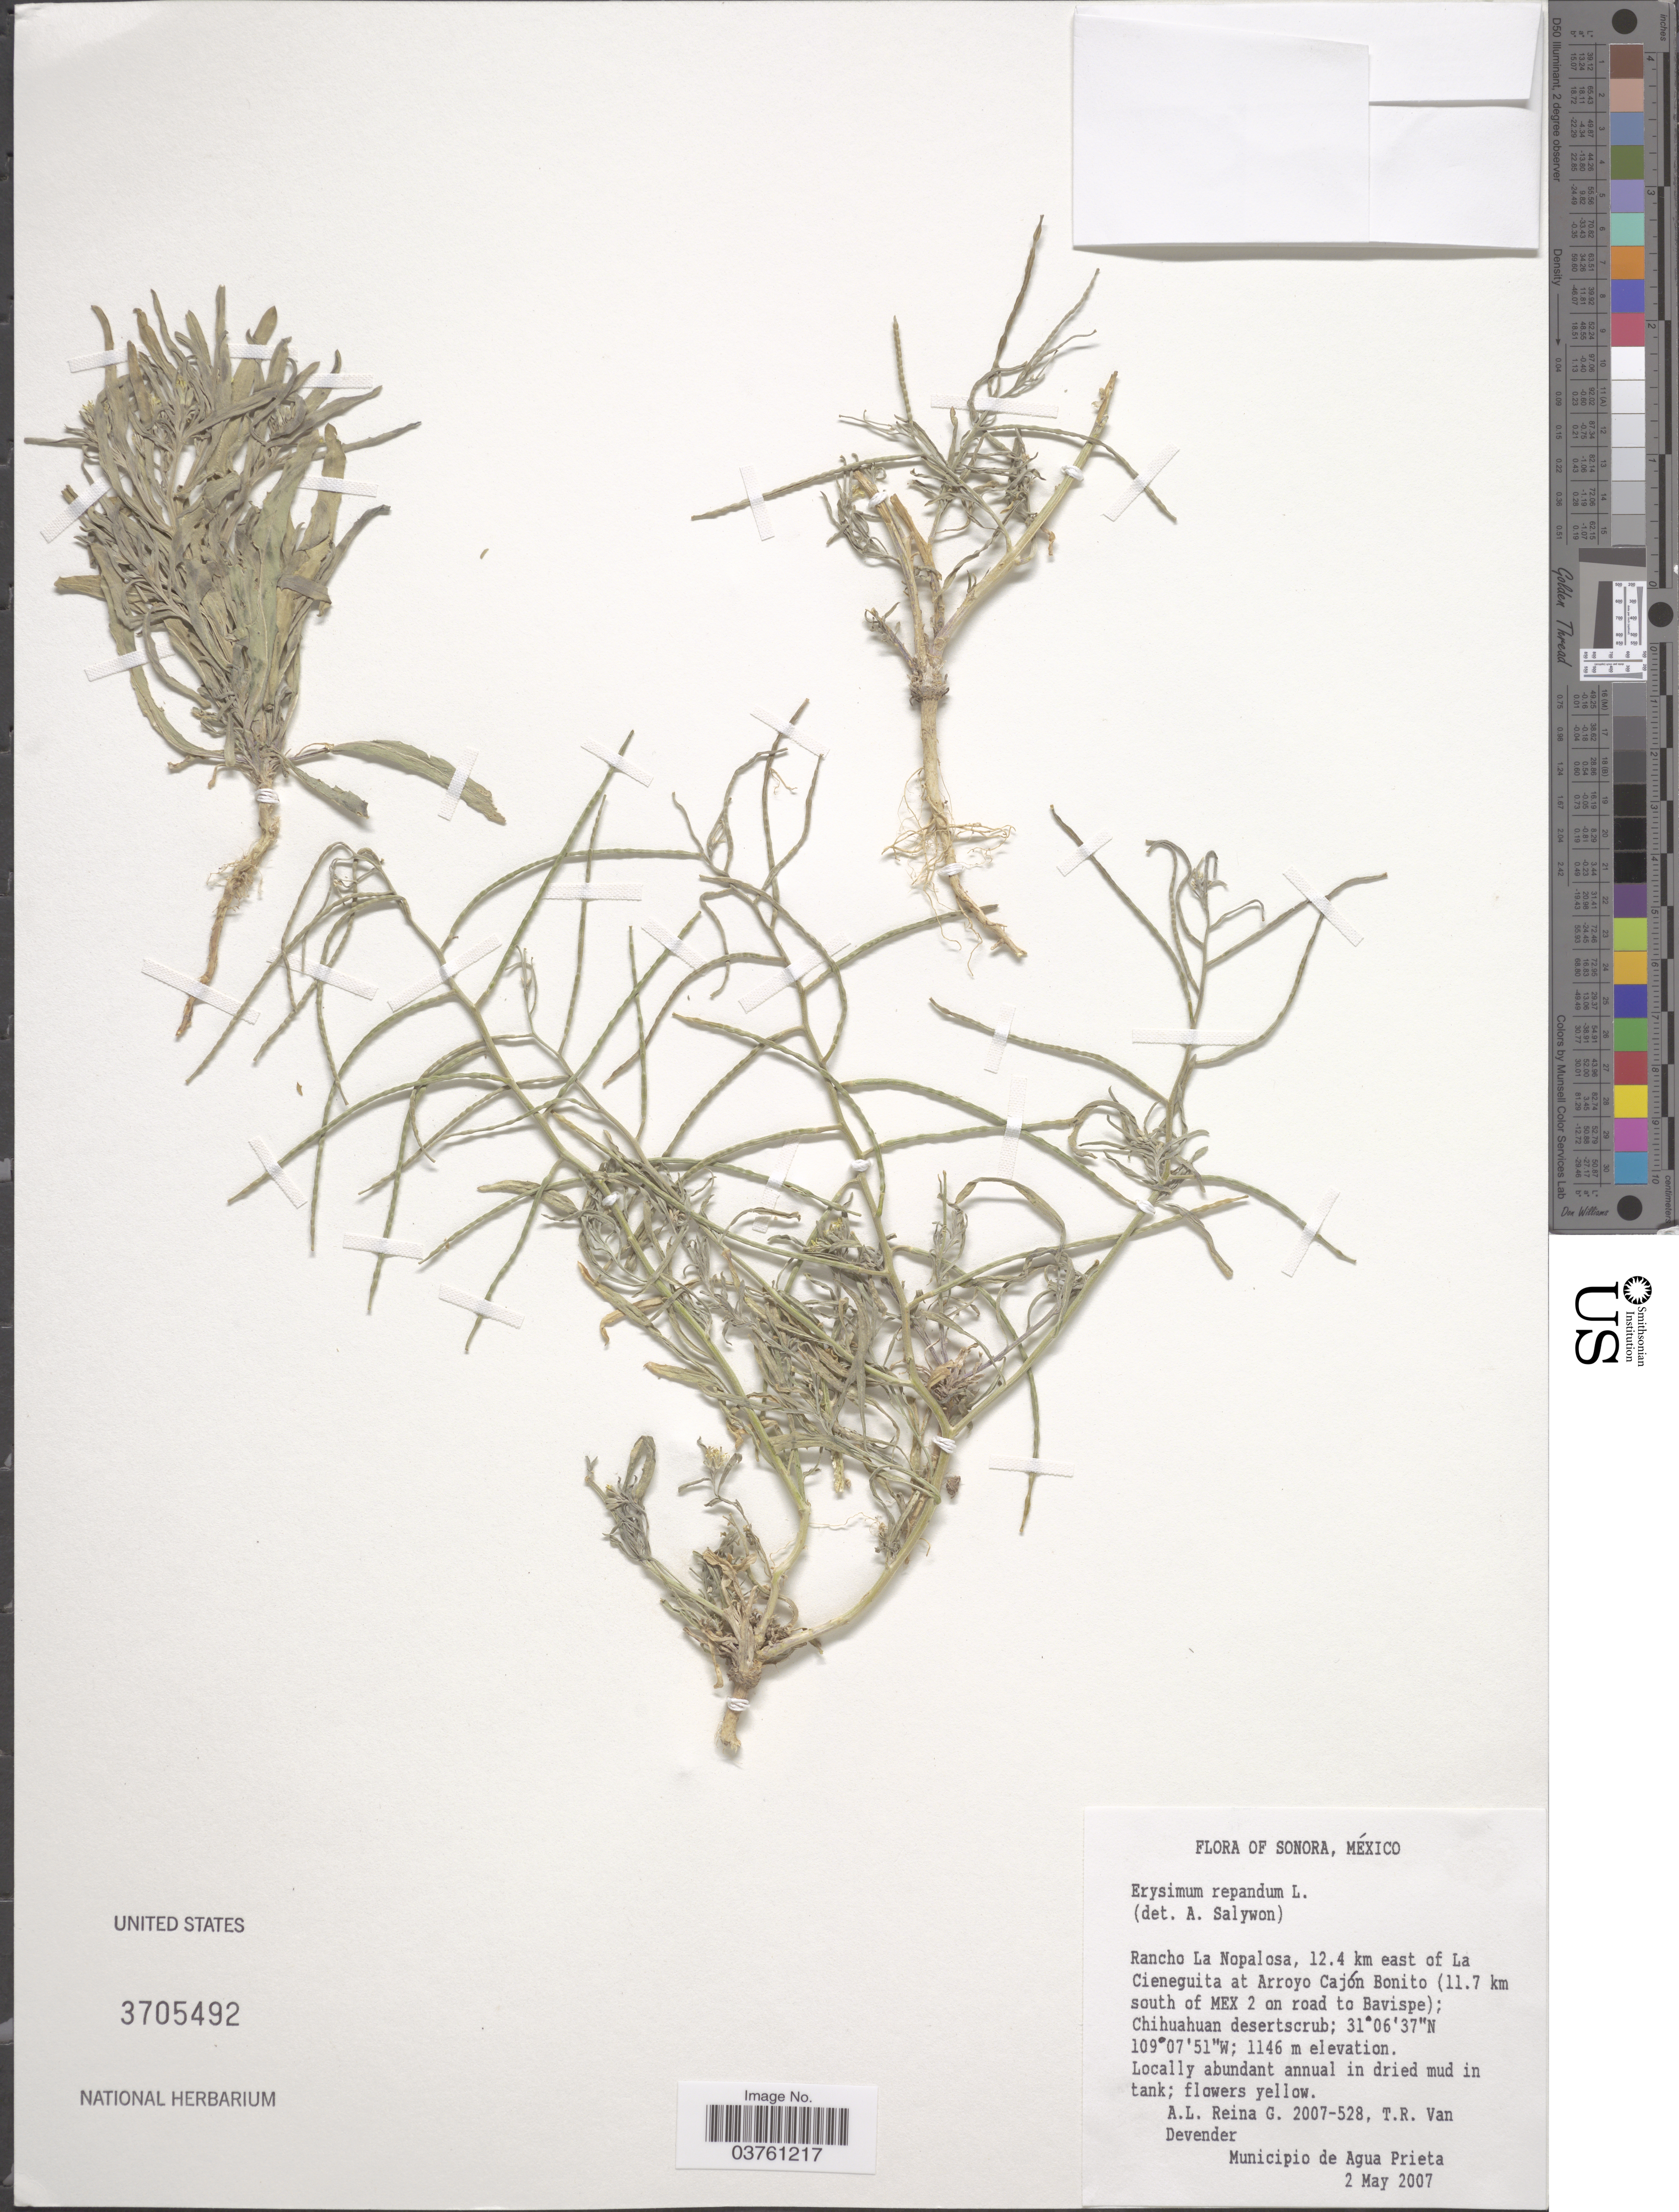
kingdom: Plantae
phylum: Tracheophyta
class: Magnoliopsida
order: Brassicales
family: Brassicaceae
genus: Erysimum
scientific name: Erysimum repandum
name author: L.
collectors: A. L. Reina G. & T. R. Van Devender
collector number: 2007-528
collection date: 2007-05-02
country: Mexico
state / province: Chihuahua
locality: Rancho La Nopalosa, 12.4 km east of La Cieneguita at Arroyo Cajón Bonito (11.7 km south of Mex 2 on road to Bavispe); Chehuahuan desertscrub. Municipio de Agua Prieta.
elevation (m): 1146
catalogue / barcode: US 3705492